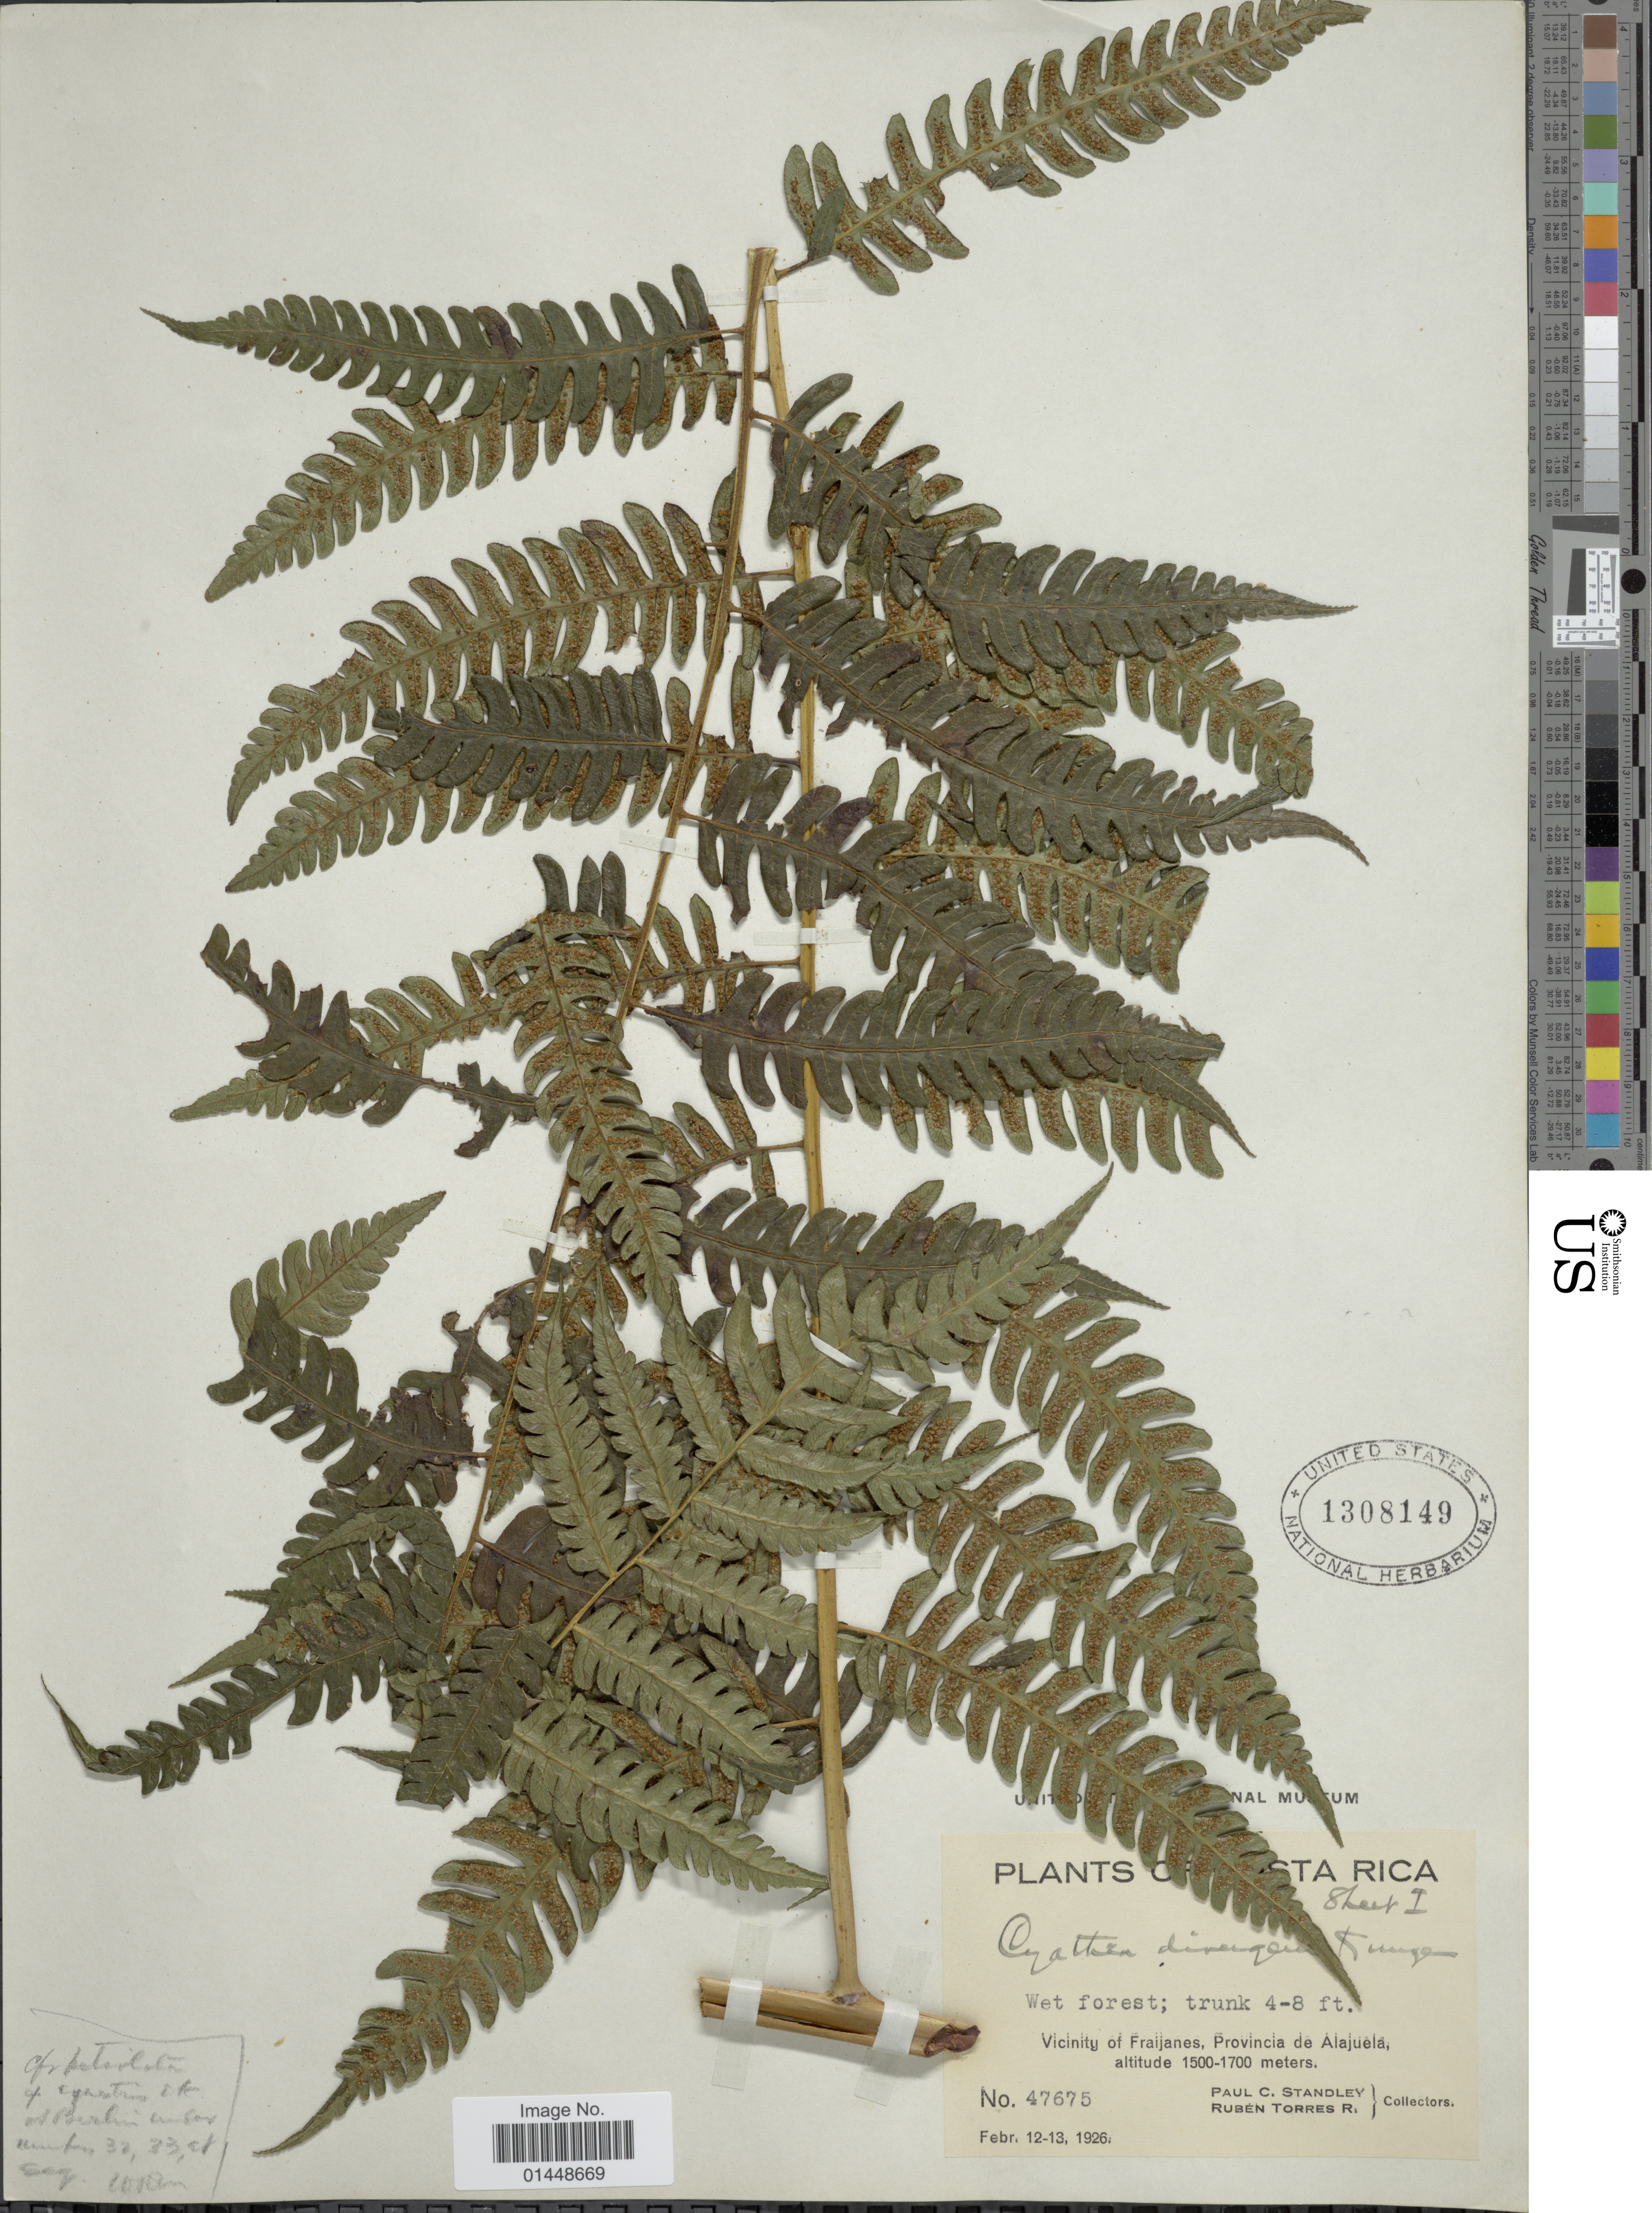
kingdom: Plantae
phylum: Tracheophyta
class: Polypodiopsida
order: Cyatheales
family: Cyatheaceae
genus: Cyathea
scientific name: Cyathea divergens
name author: Kunze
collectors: P. C. Standley & R. Torres Rojas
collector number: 47675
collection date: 1926-02-12/1926-02-13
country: Costa Rica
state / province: Alajuela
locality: Vicinity of Fraijanes, Provincia de Alajuela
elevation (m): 1500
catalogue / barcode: US 1308149